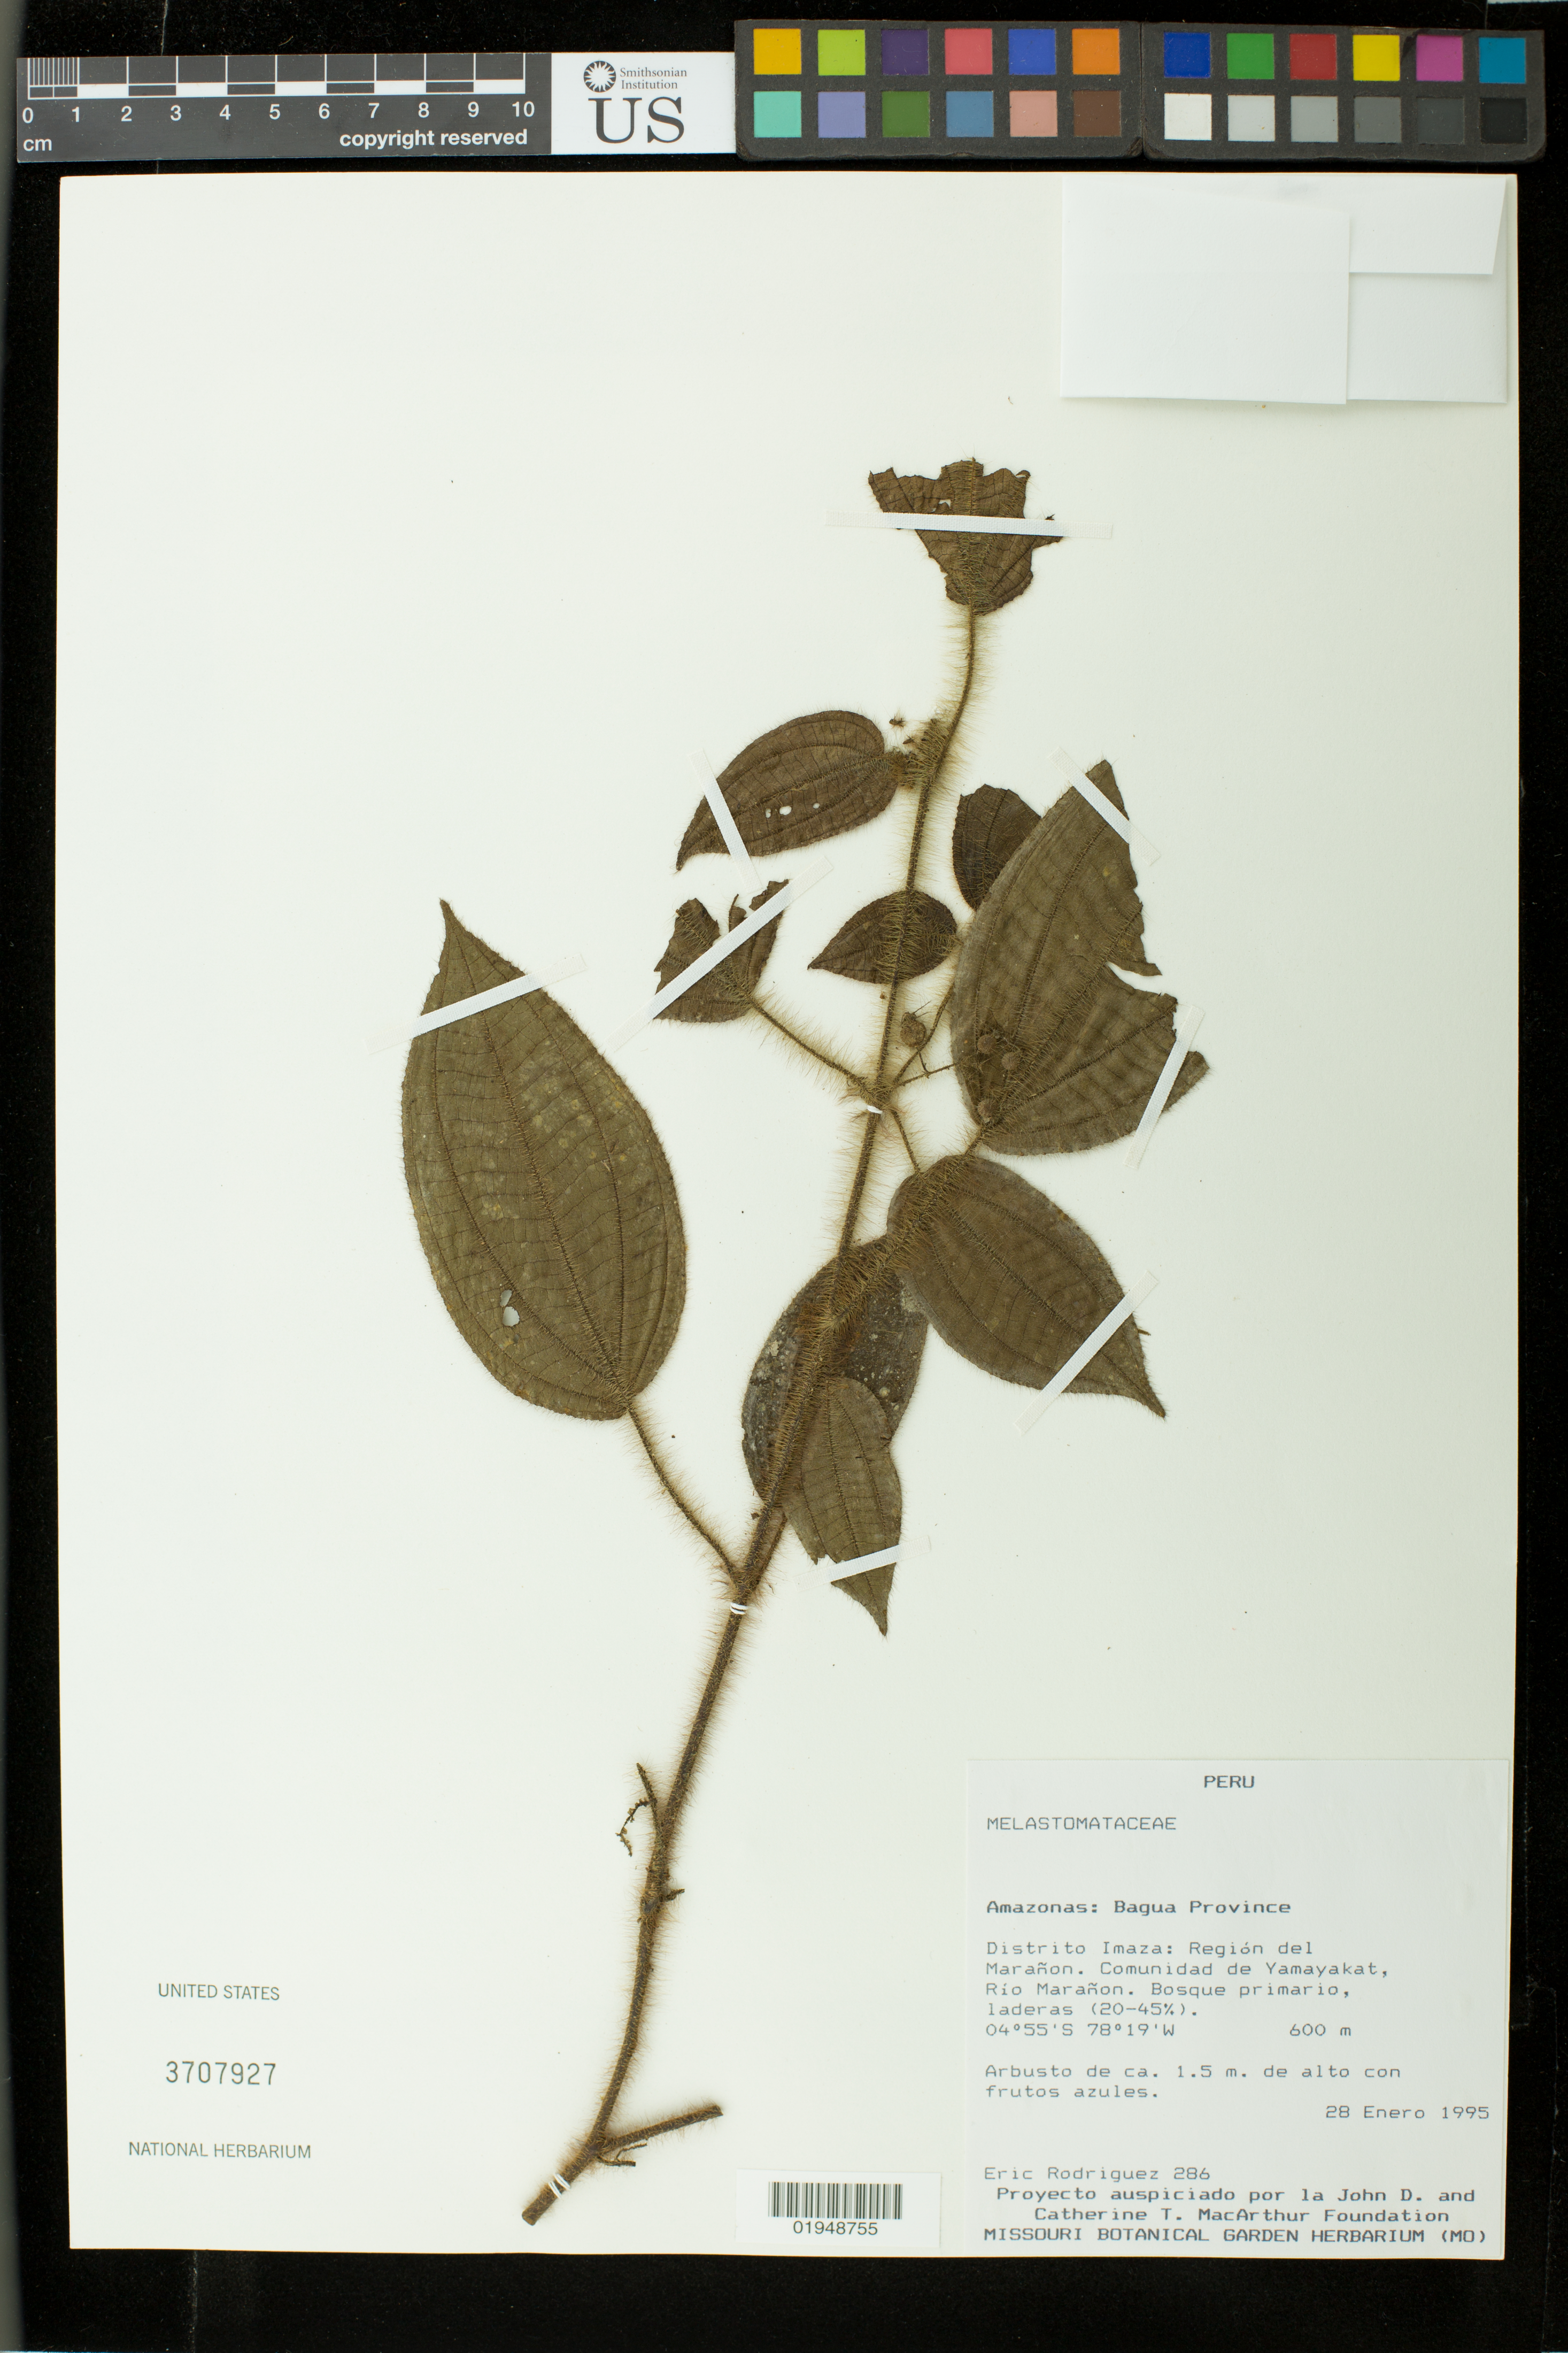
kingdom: Plantae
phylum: Tracheophyta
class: Magnoliopsida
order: Myrtales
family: Melastomataceae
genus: Ossaea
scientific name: Ossaea boliviensis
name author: (Cogn.) Gleason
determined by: Michelangeli, F. A.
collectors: E. Rodriguez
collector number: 286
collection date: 1995-01-28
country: Peru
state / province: Amazonas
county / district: Bagua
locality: Distrito Imaza: Region del Marañón. Comindad de Yamayakat, Rio Marañón.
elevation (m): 600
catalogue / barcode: US 3707927